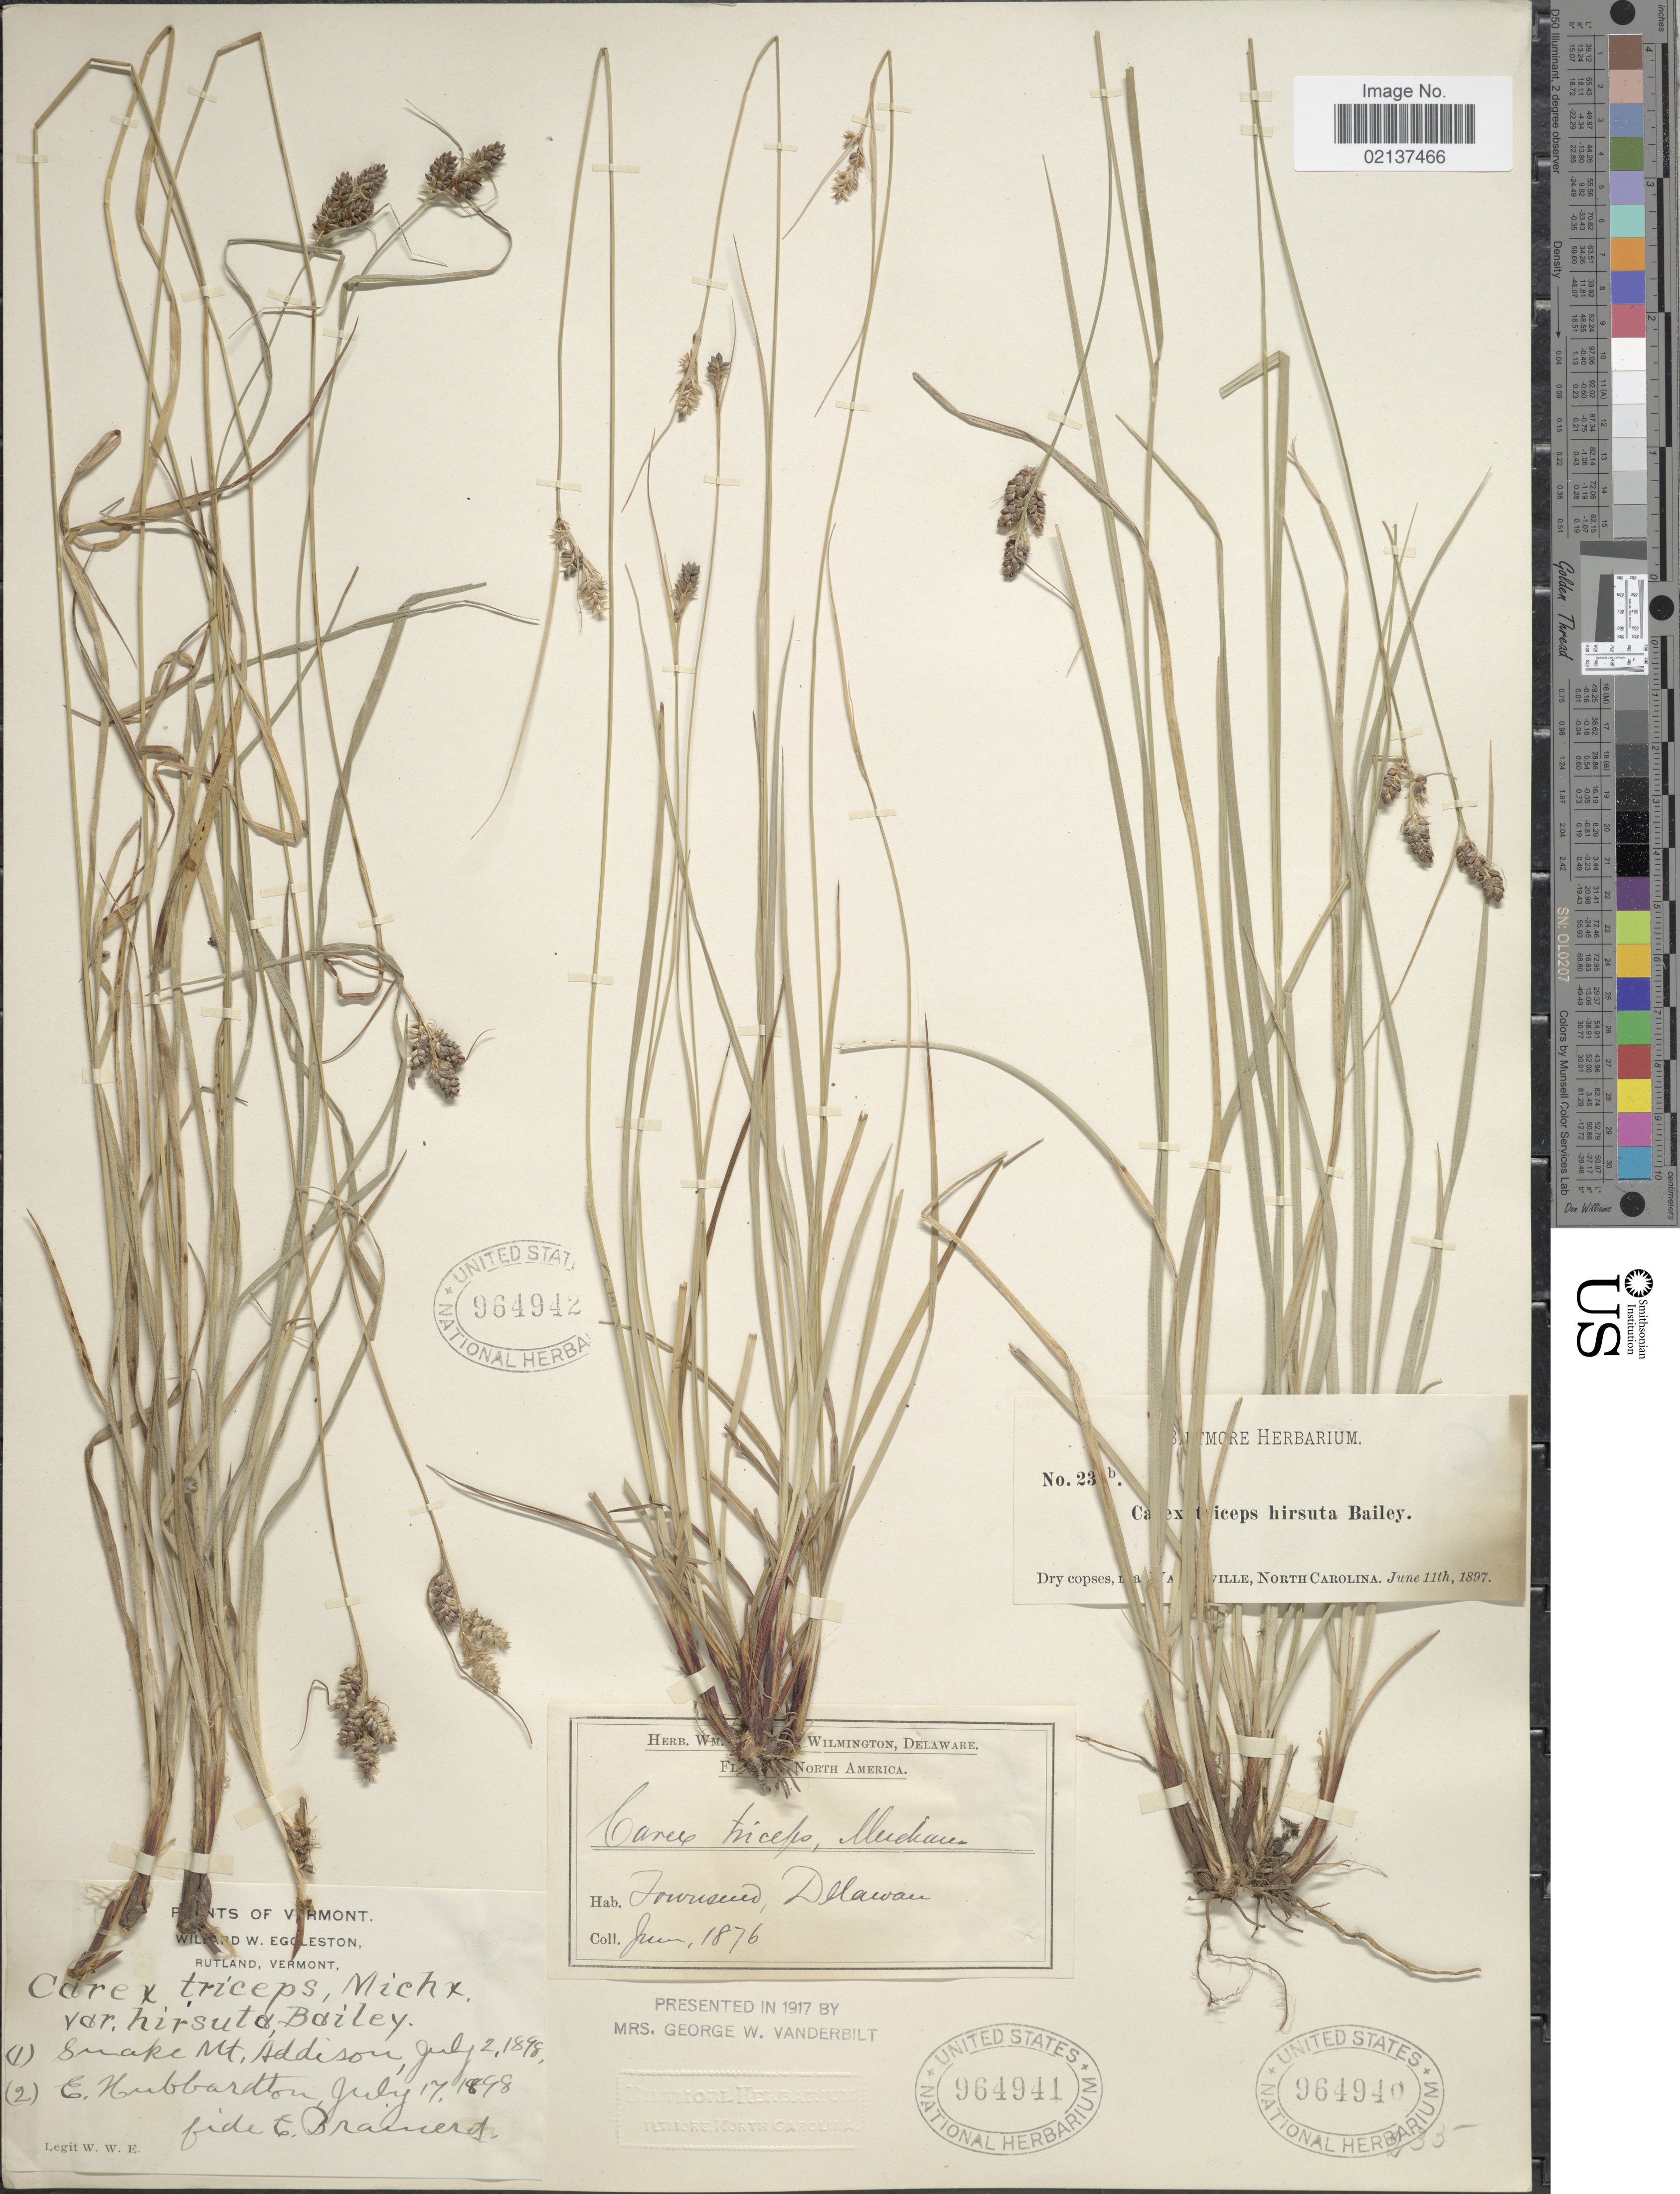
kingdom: Plantae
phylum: Tracheophyta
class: Liliopsida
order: Poales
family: Cyperaceae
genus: Carex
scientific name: Carex hirsutella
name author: Mack.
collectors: W. W. Eggleston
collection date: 1898-07-02/1898-07-17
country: United States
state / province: Vermont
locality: Snake Mt, Addison, E. Hubbardton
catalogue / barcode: US 964942